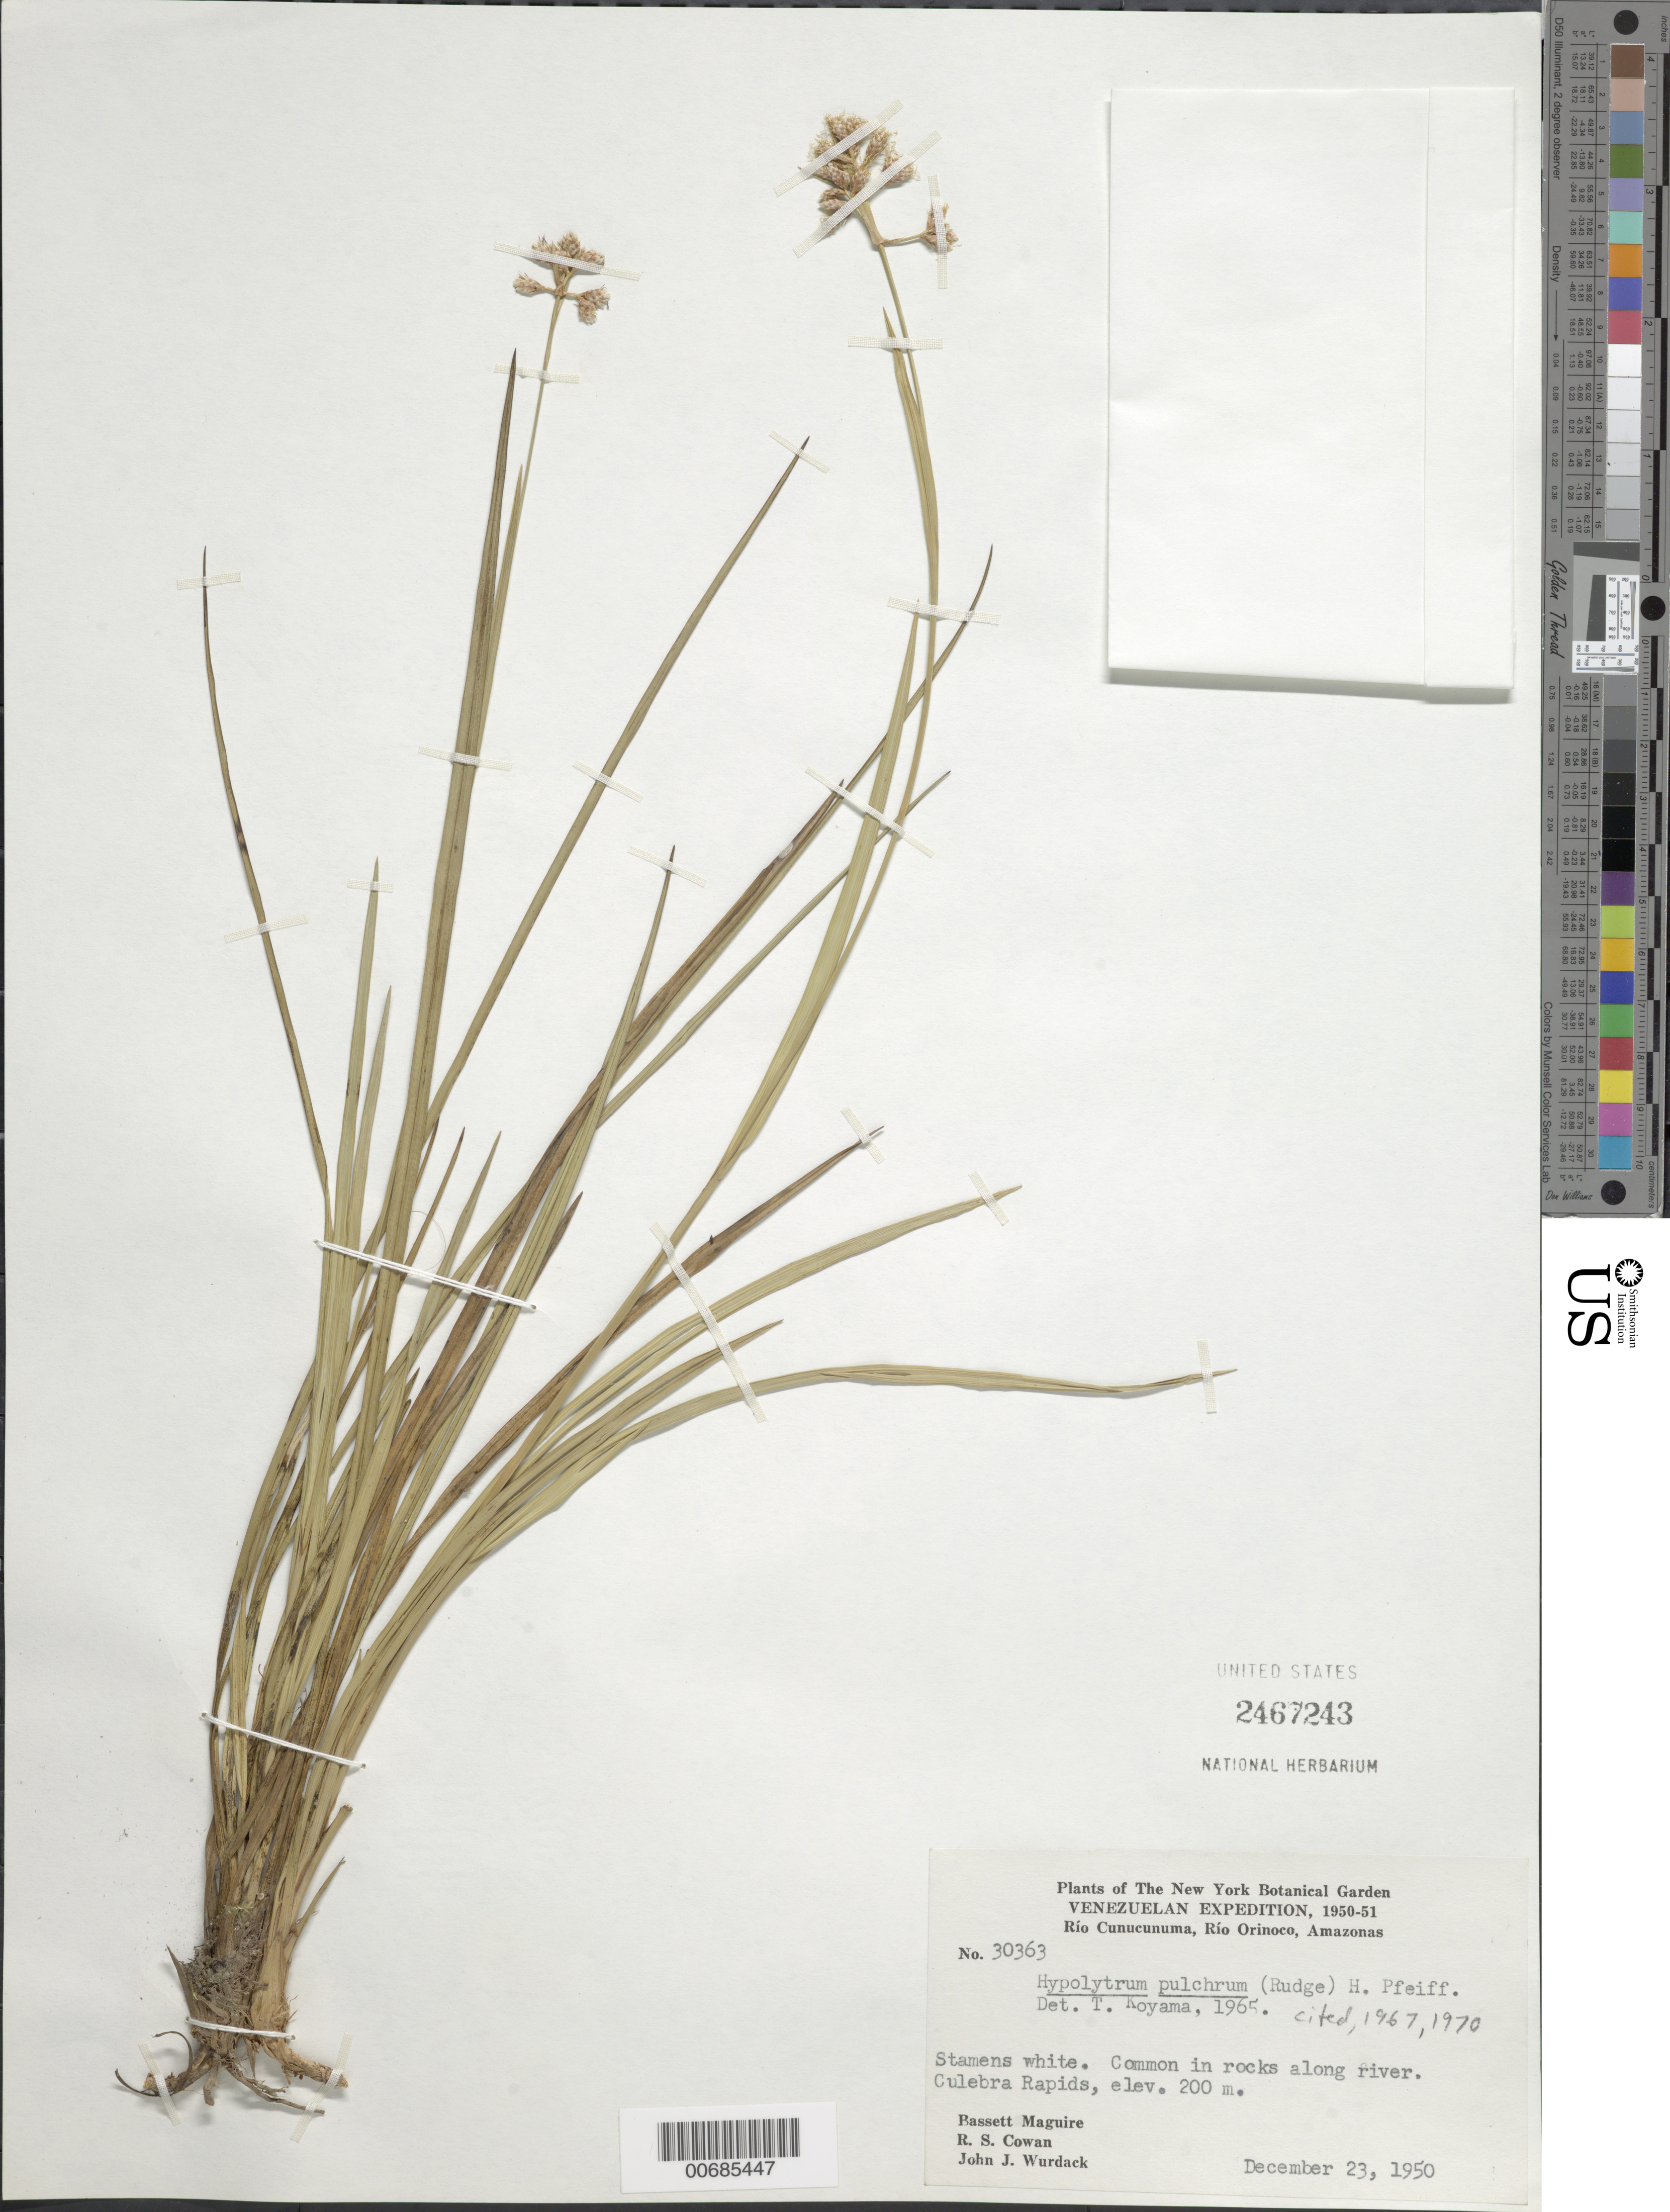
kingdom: Plantae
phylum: Tracheophyta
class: Liliopsida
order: Poales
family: Cyperaceae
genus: Hypolytrum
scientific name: Hypolytrum pulchrum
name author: (Rudge) H. Pfeiff.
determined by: Koyama, Tetsuo M.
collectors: B. Maguire, R. S. Cowan & J. J. Wurdack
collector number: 30363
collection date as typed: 23-Dec-50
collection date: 1950-12-23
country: Venezuela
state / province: Amazonas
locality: Río Cunucunuma, Culebra Rapids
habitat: In rocks along river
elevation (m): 200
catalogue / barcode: US 2467243